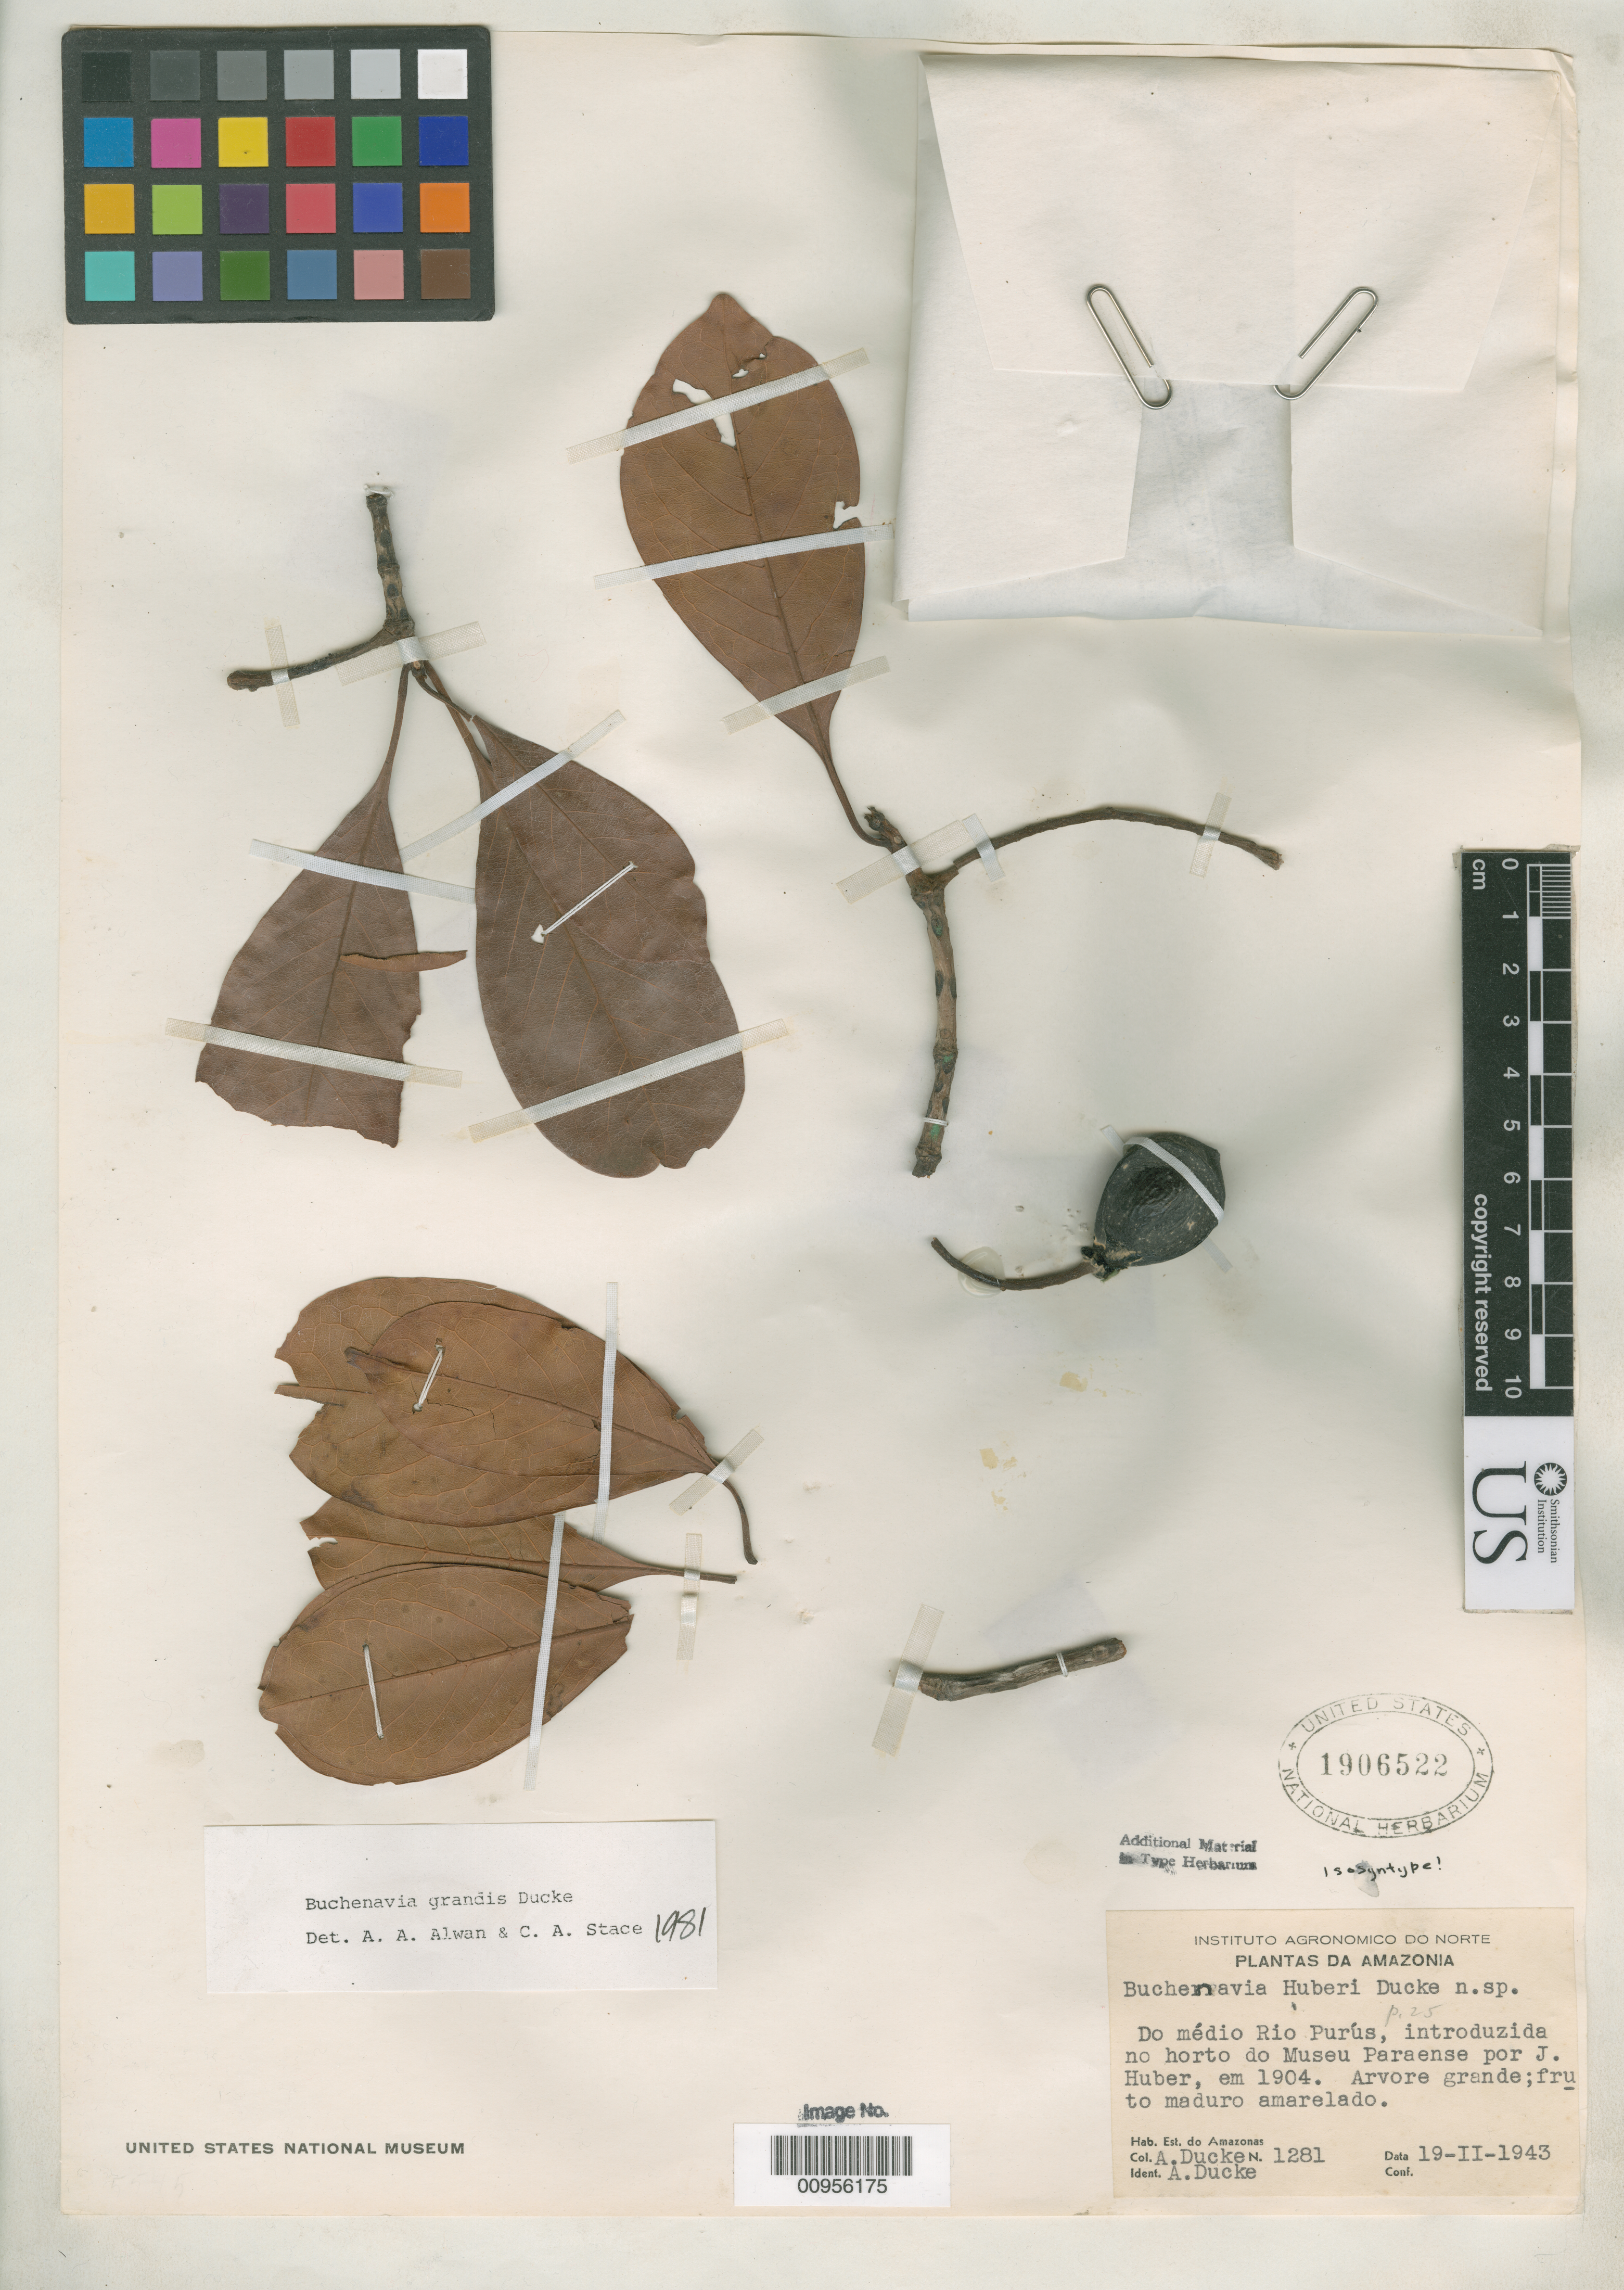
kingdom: Plantae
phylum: Tracheophyta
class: Magnoliopsida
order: Myrtales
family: Combretaceae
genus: Buchenavia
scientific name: Buchenavia huberi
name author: Ducke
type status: Isosyntype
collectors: A. Ducke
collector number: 1281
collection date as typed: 19 Feb 1943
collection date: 1943-02-19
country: Brazil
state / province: Amazonas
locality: Rio Purús.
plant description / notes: Lectotype collection is Ducke 1450 as designated by Exell & Stace, 1963.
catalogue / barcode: US 1906522